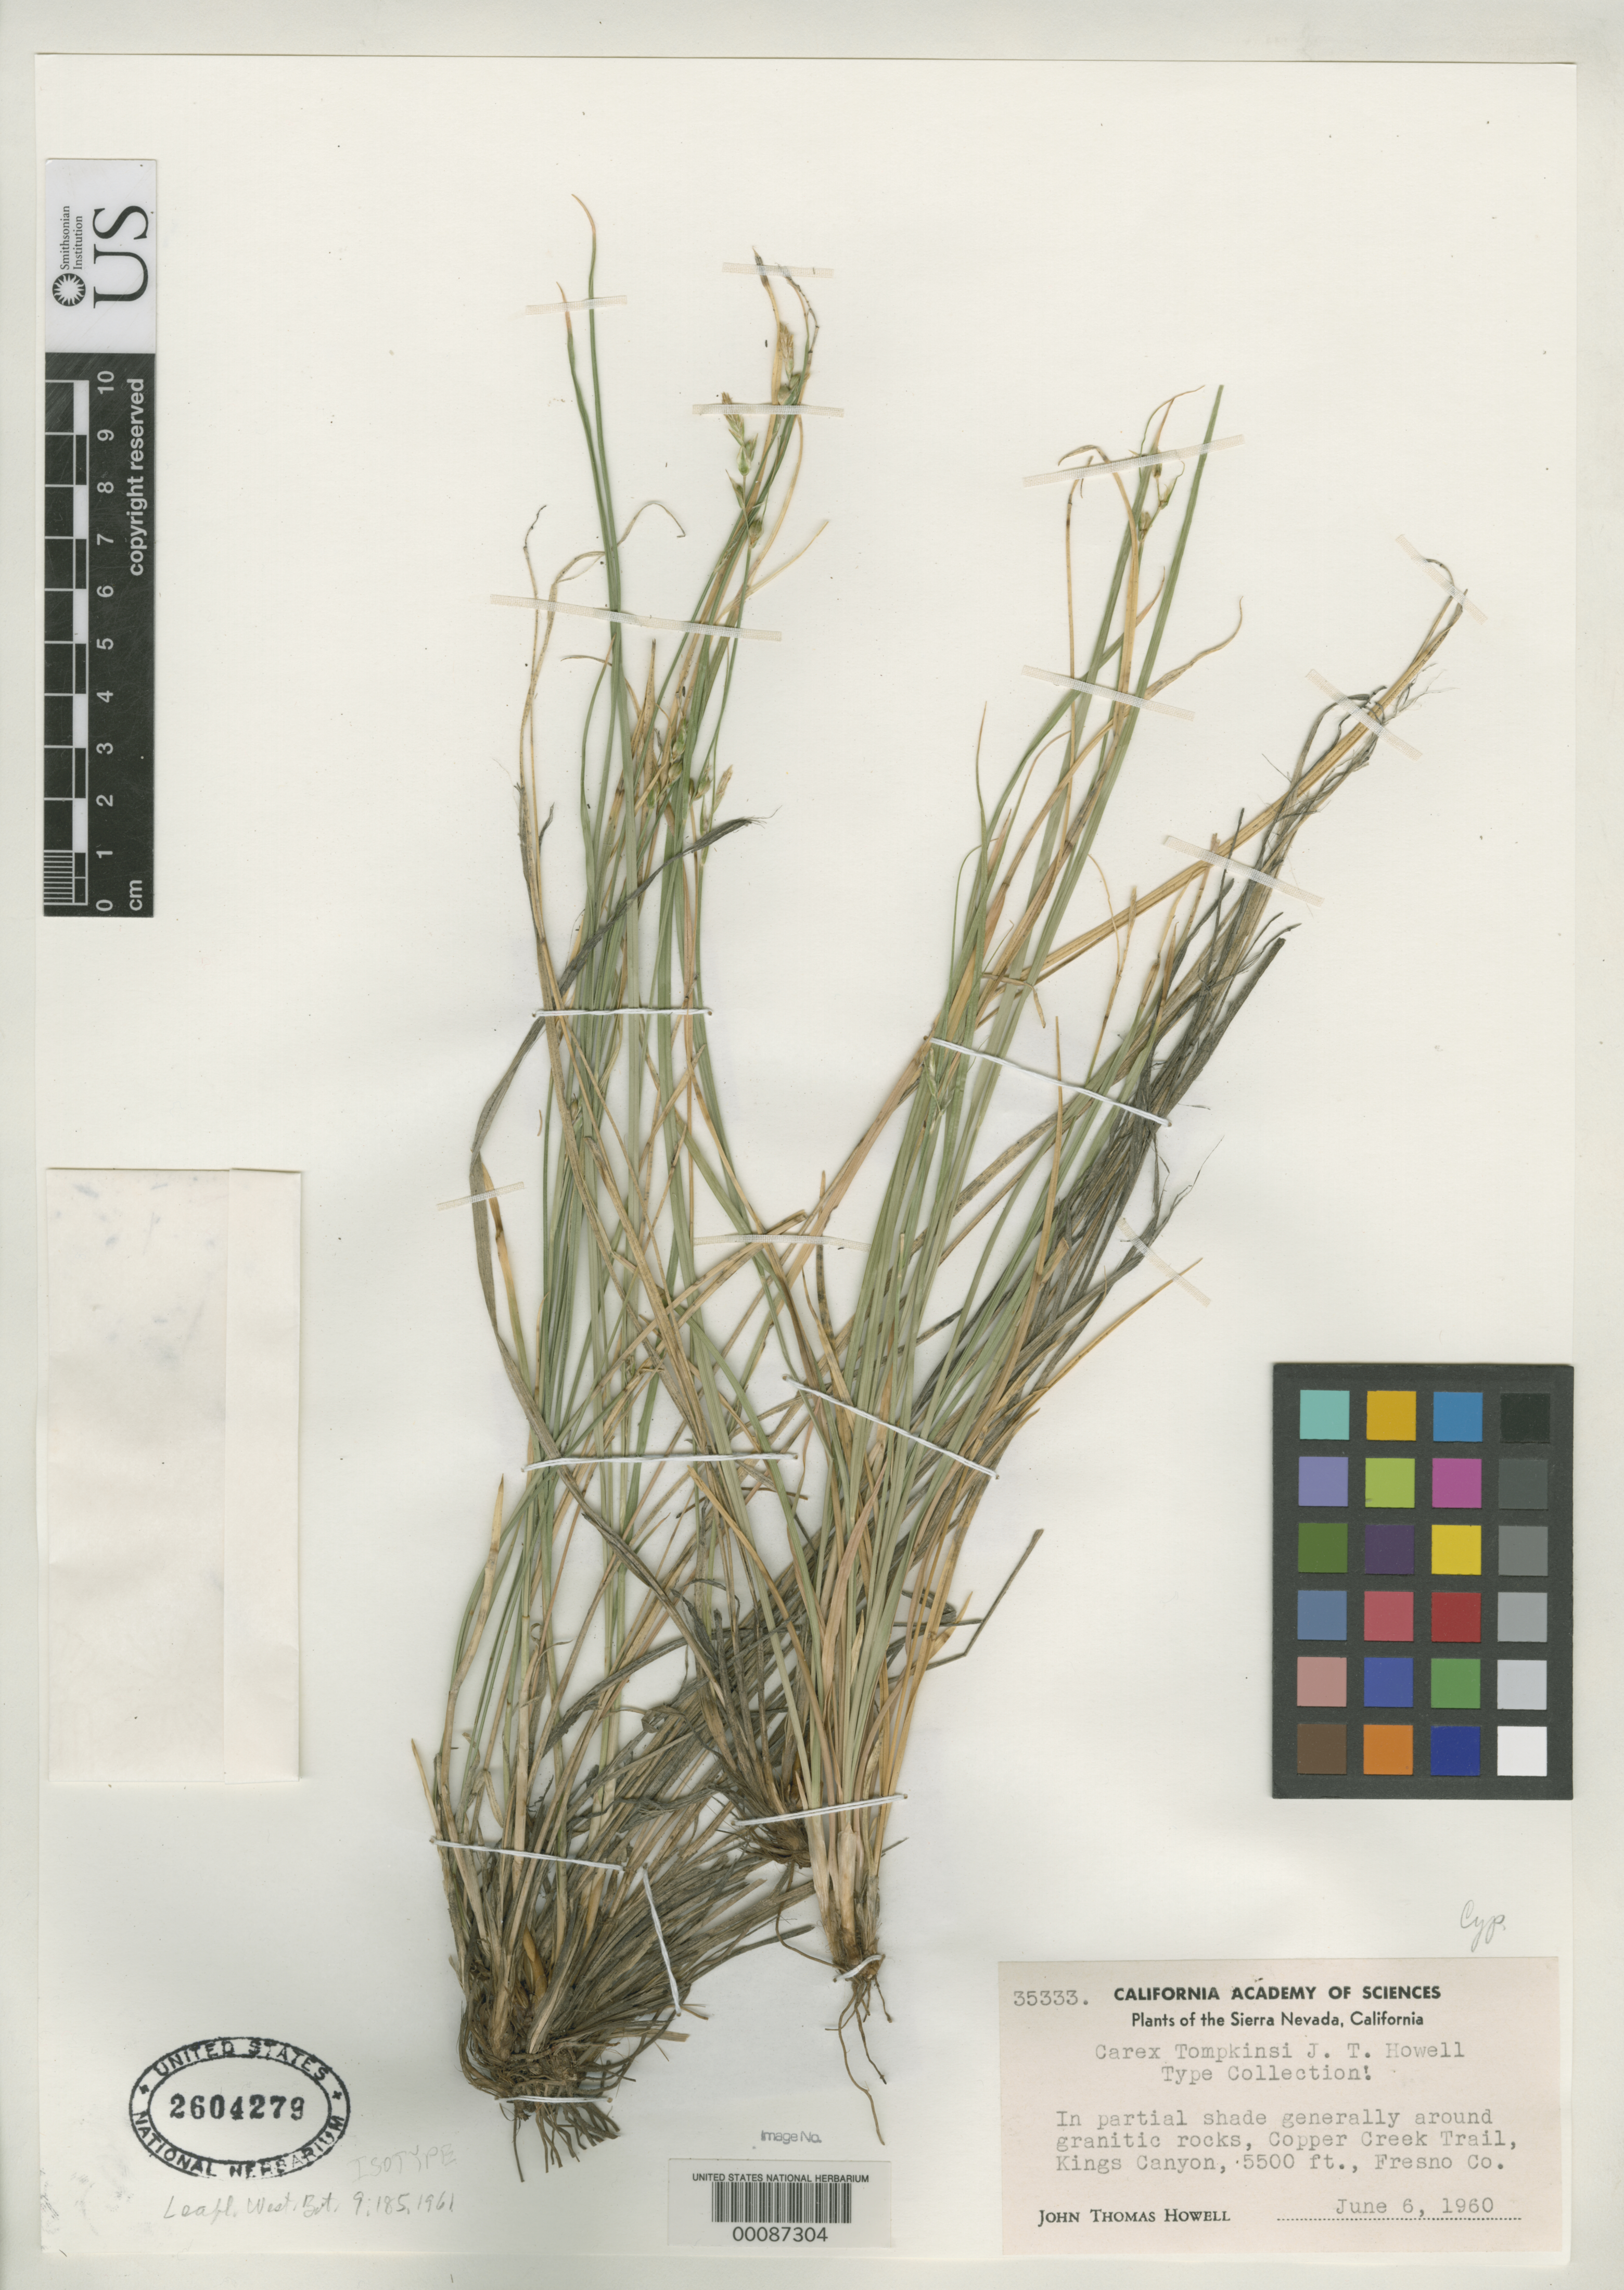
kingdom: Plantae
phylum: Tracheophyta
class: Liliopsida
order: Poales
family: Cyperaceae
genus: Carex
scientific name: Carex tompkinsii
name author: J.T. Howell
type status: Isotype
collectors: J. T. Howell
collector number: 35333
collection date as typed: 06 Jun 1960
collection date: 1960-06-06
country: United States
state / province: California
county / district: Fresno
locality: Copper Creek trail, Kings Canyon.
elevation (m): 1676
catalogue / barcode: US 2604279